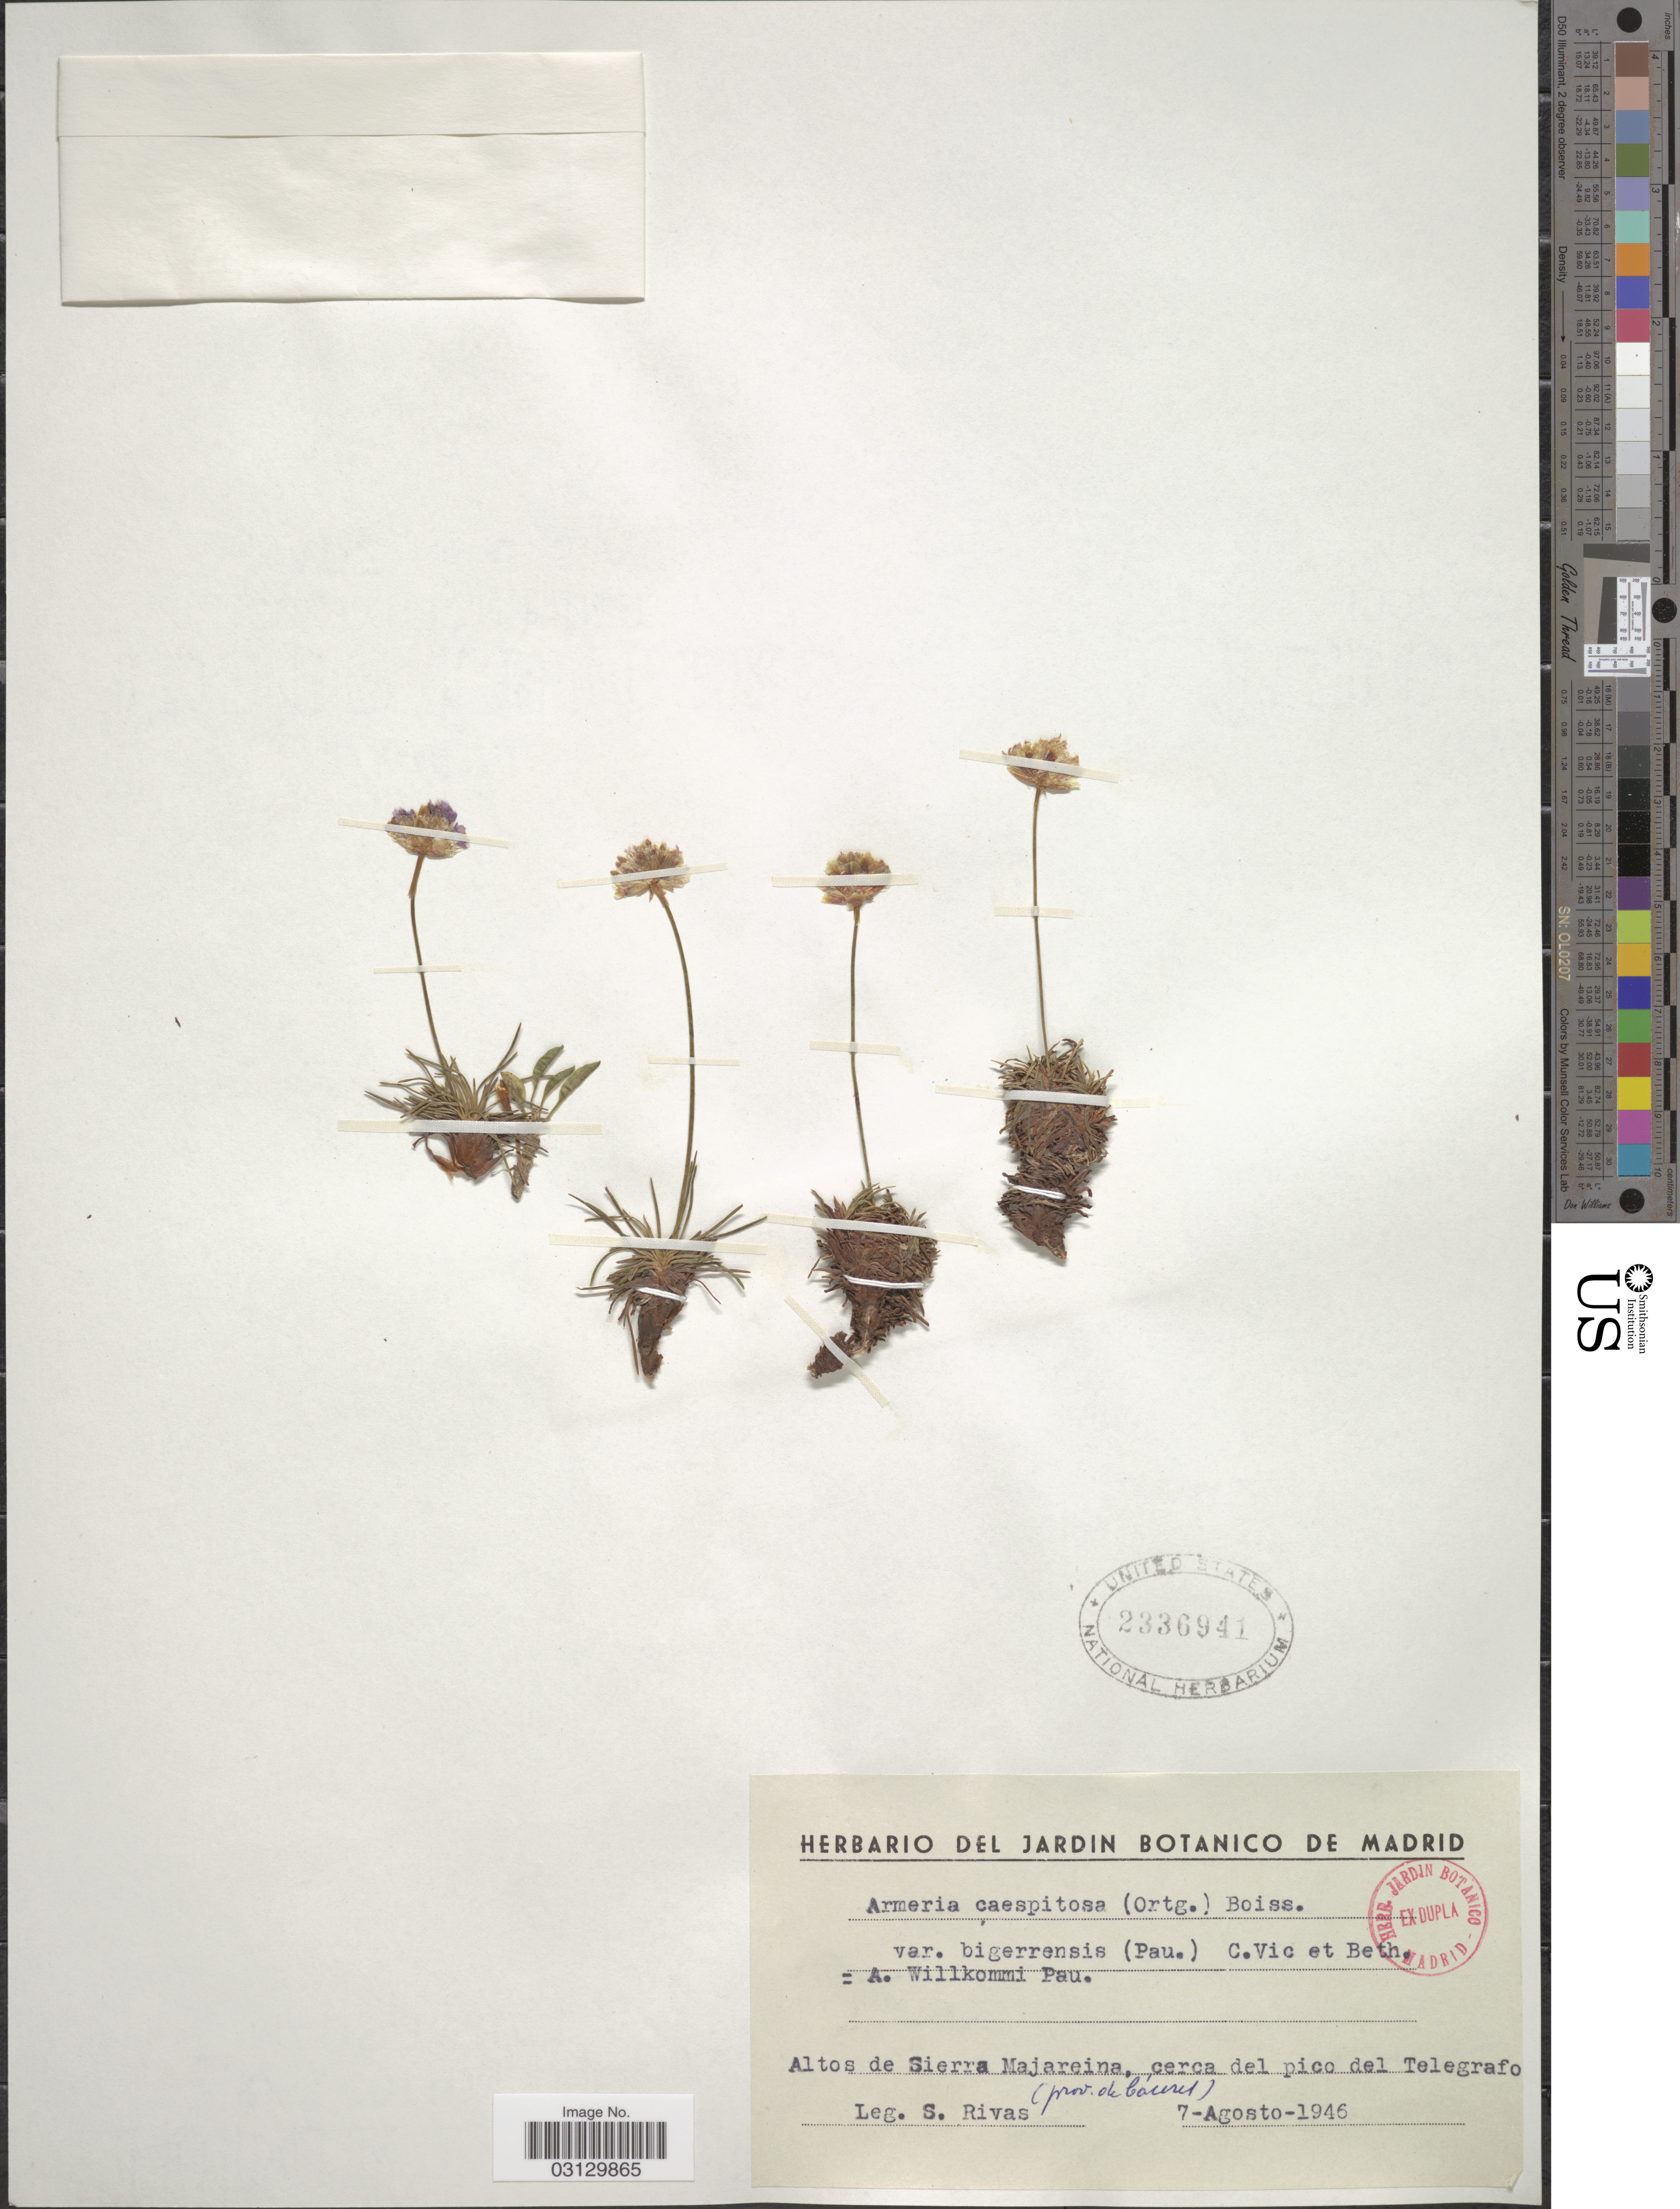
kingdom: Plantae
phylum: Tracheophyta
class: Magnoliopsida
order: Caryophyllales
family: Plumbaginaceae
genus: Armeria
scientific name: Armeria caespitosa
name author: (Ortega) Boiss.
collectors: S. Rivas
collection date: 1946-08-07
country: Spain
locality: Altos de Sierra Majareina, cerca del pico del Telegrafo (prov. de Cáceres).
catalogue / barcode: US 2336941